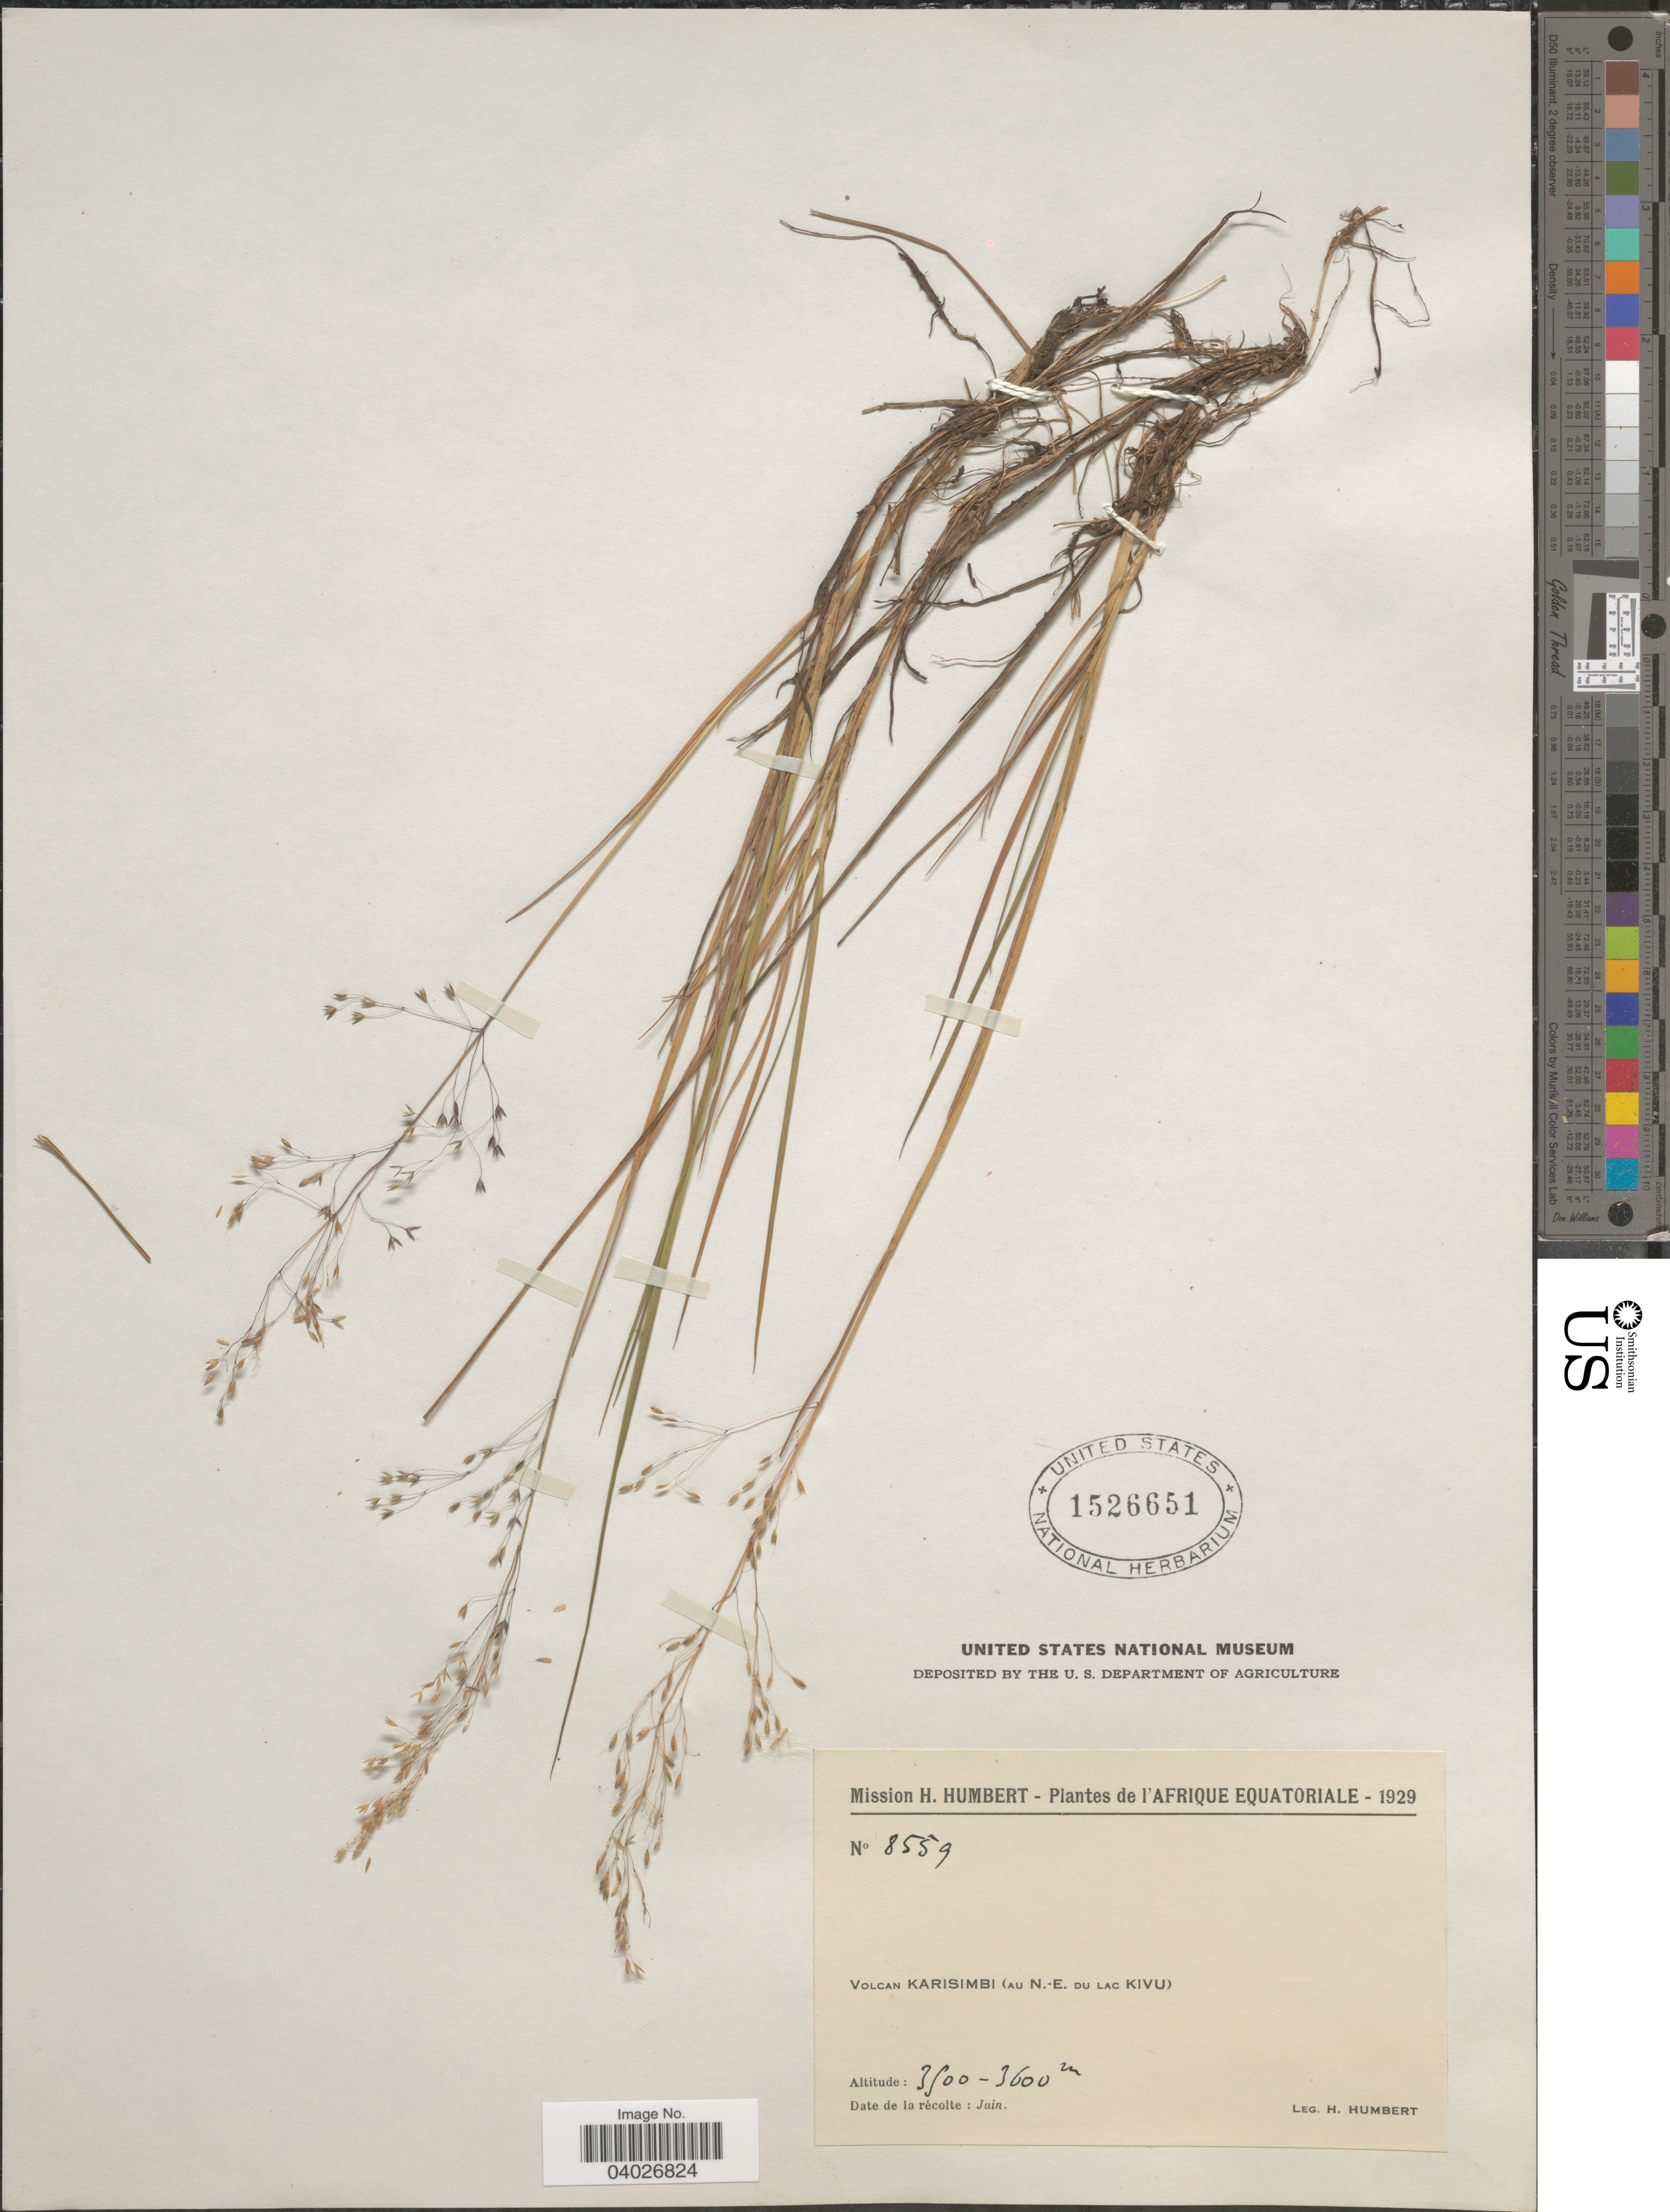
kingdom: Plantae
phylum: Tracheophyta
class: Liliopsida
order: Poales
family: Poaceae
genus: Agrostis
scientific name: Agrostis sp.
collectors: H. Humbert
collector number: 8559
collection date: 1929-06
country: Congo, Democratic Republic of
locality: L'Afrique Equatoriale. Volcan Karisimbi (au N.-E. du lac Kivu).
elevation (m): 3500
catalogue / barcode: US 1526651